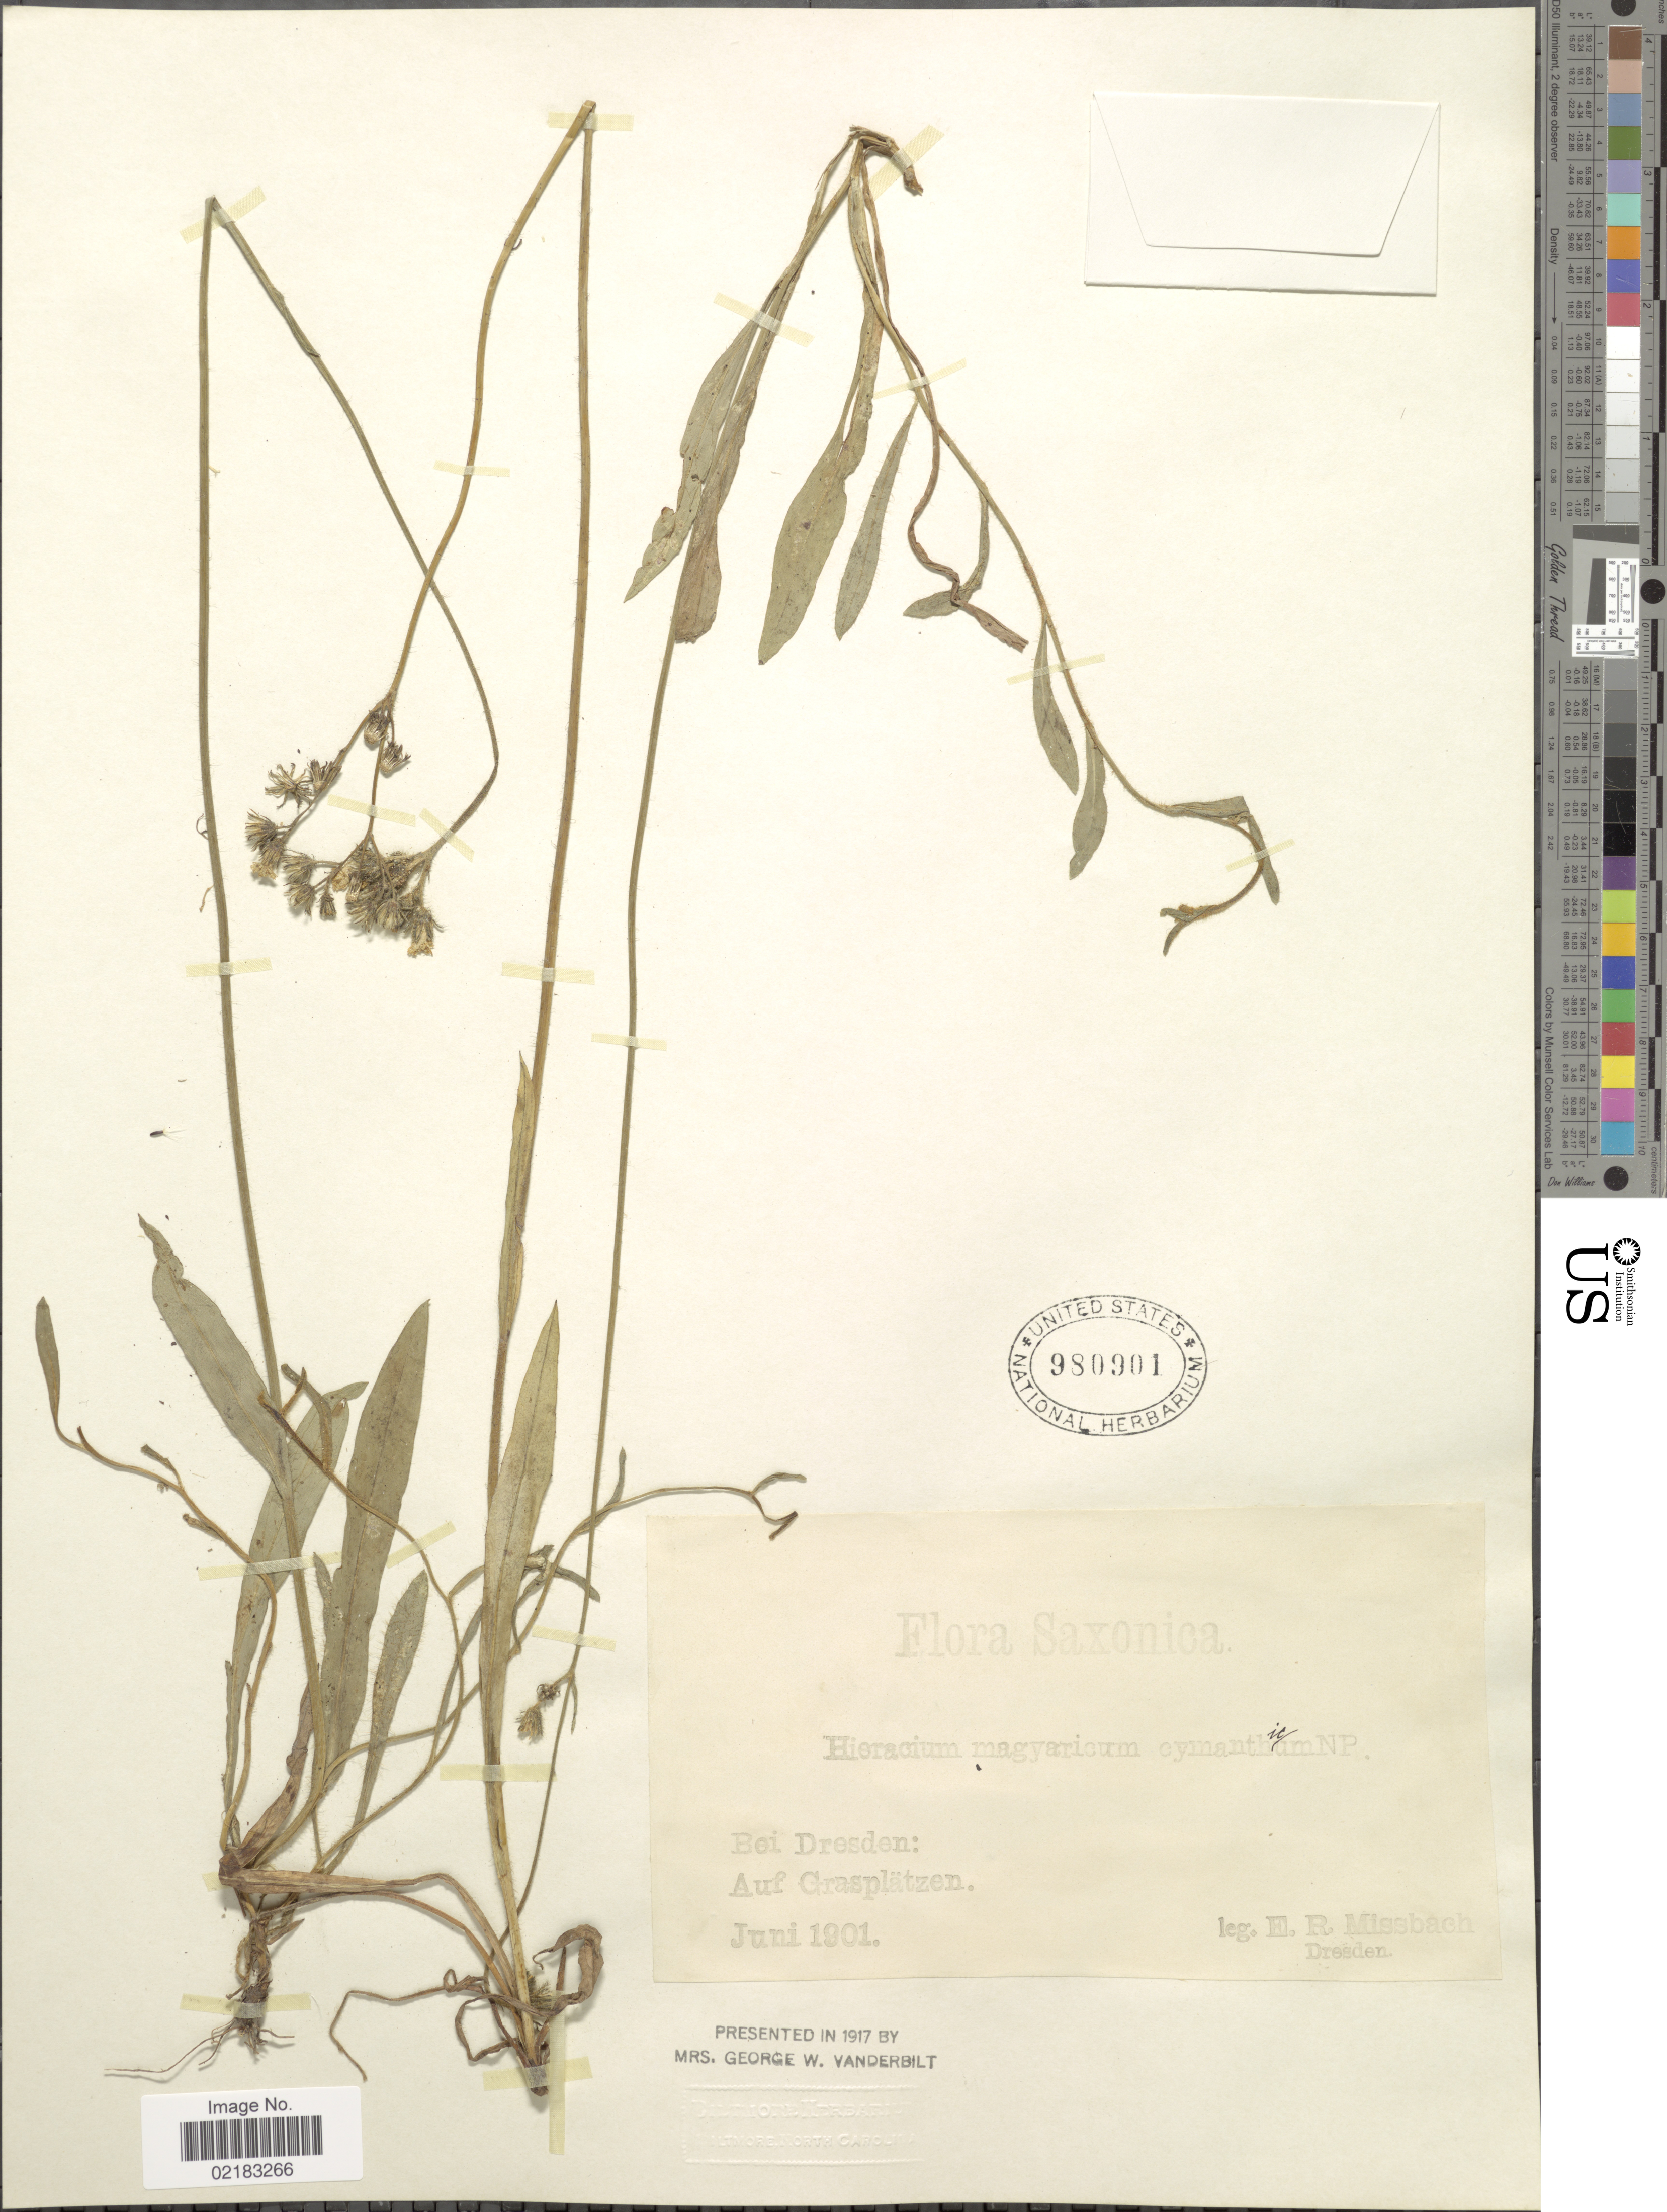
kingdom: Plantae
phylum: Tracheophyta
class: Magnoliopsida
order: Asterales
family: Asteraceae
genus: Pilosella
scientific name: Pilosella piloselloides subsp. magyarica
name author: (Peter) S. Bräut. & Greuter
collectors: E. Missbach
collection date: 1901-06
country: Germany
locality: Saxonica: Bei Dresden: Auf Grasplatzen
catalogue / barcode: US 980901